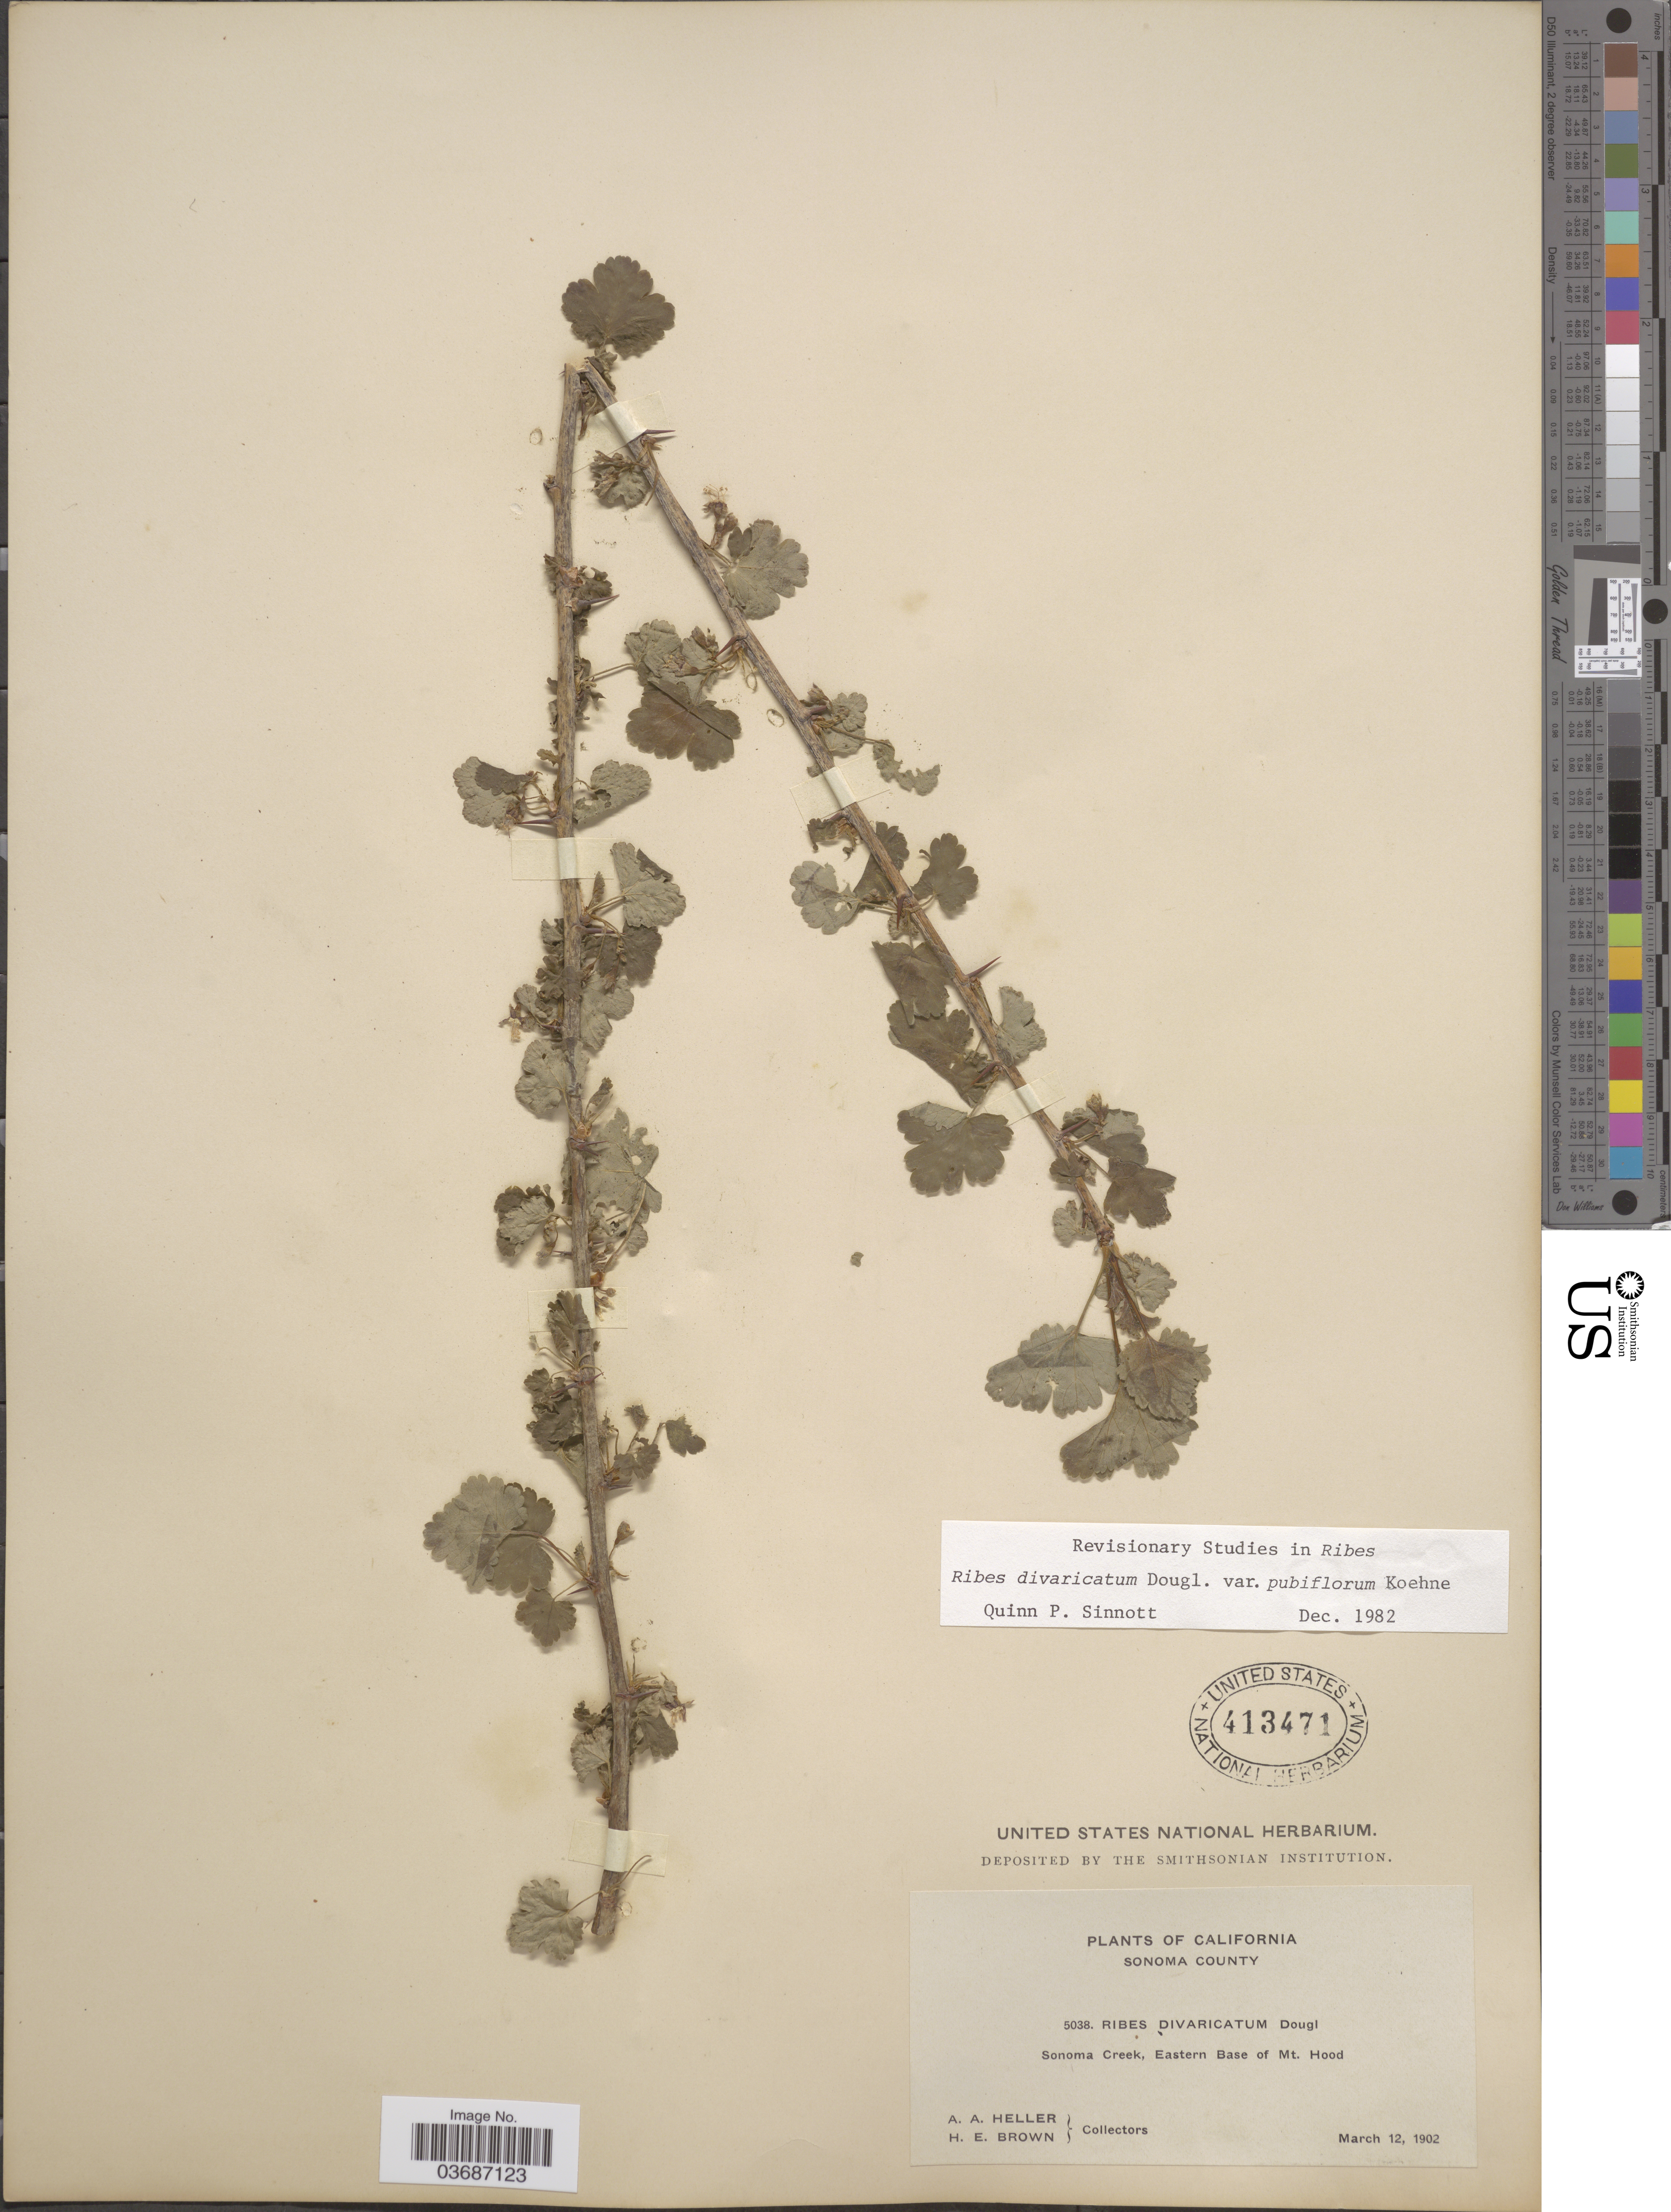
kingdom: Plantae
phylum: Tracheophyta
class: Magnoliopsida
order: Saxifragales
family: Grossulariaceae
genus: Ribes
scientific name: Ribes divaricatum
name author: Douglas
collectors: A. A. Heller & H. E. Brown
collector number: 5038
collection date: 1902-03-12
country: United States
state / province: California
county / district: Sonoma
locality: Sonoma County. Sonoma Creek, Eastern Base of Mt. Hood.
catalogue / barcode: US 413471